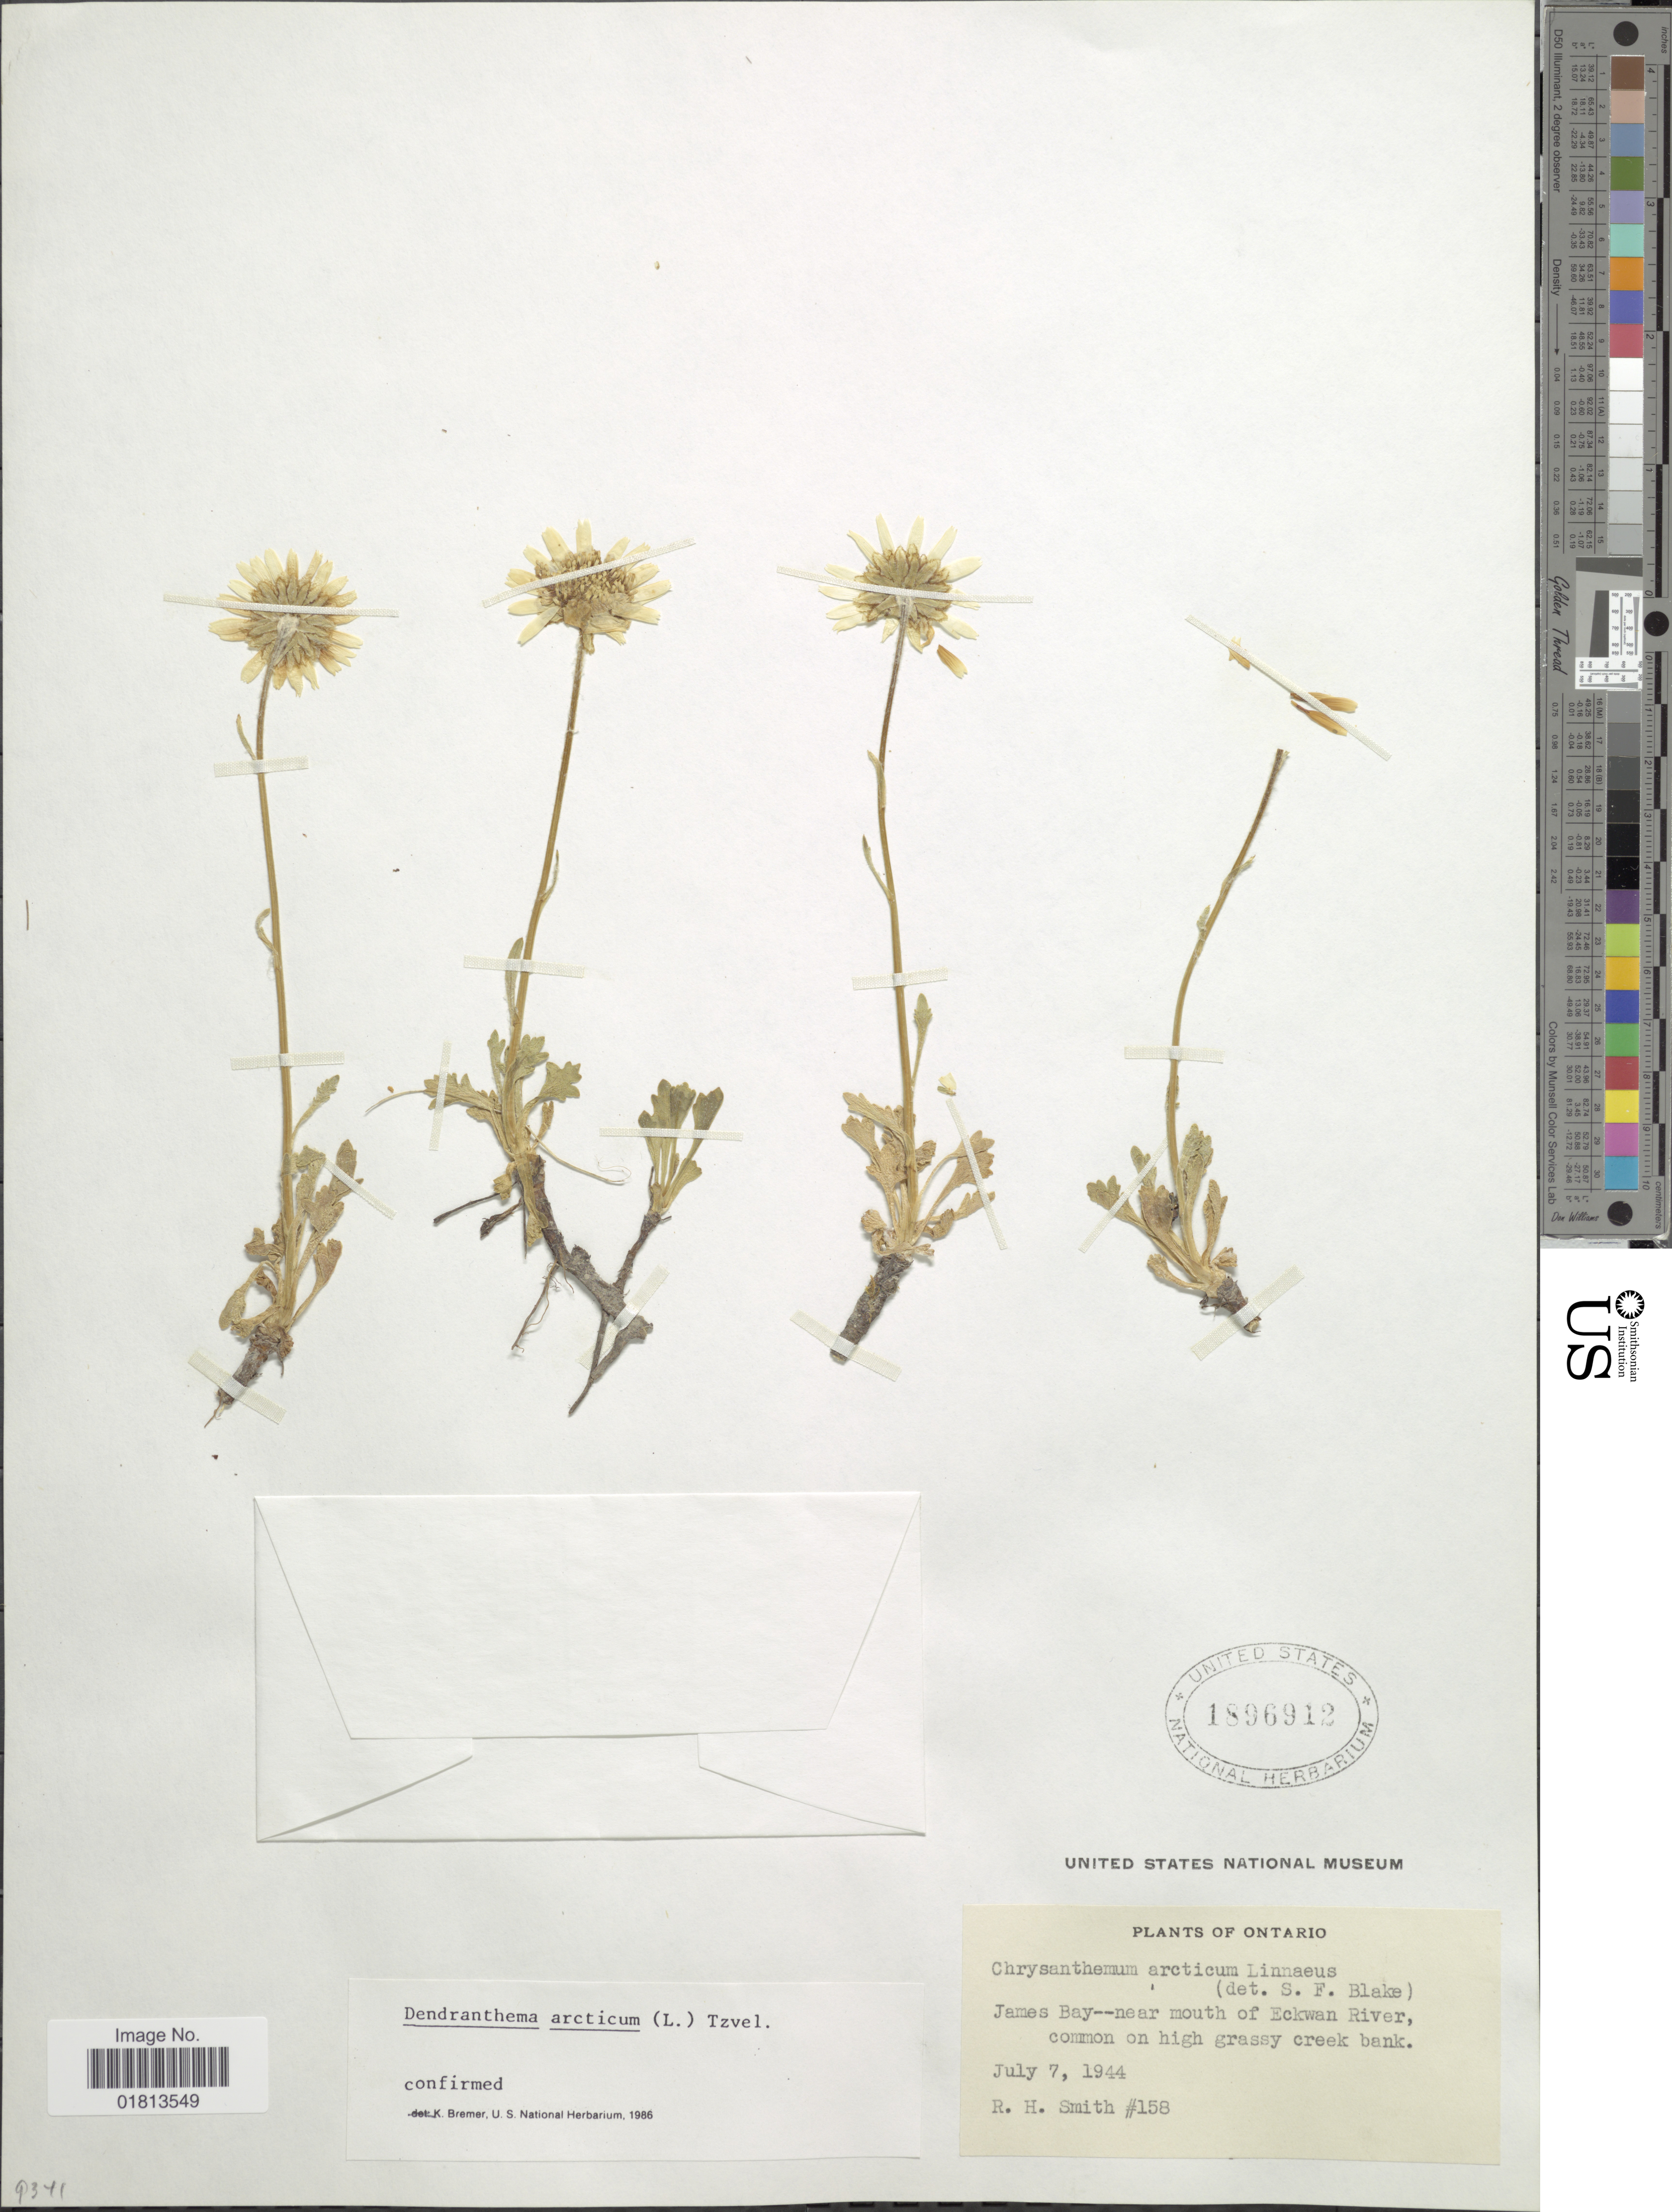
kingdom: Plantae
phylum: Tracheophyta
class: Magnoliopsida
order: Asterales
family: Asteraceae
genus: Dendranthema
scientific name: Dendranthema arcticum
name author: (L.) Tzvelev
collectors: R. H. Smith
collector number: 158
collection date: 1944-07-07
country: Canada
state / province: Ontario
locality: James Bay, near mouth of Eckwan River, common on high grassy creek bank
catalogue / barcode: US 1896912